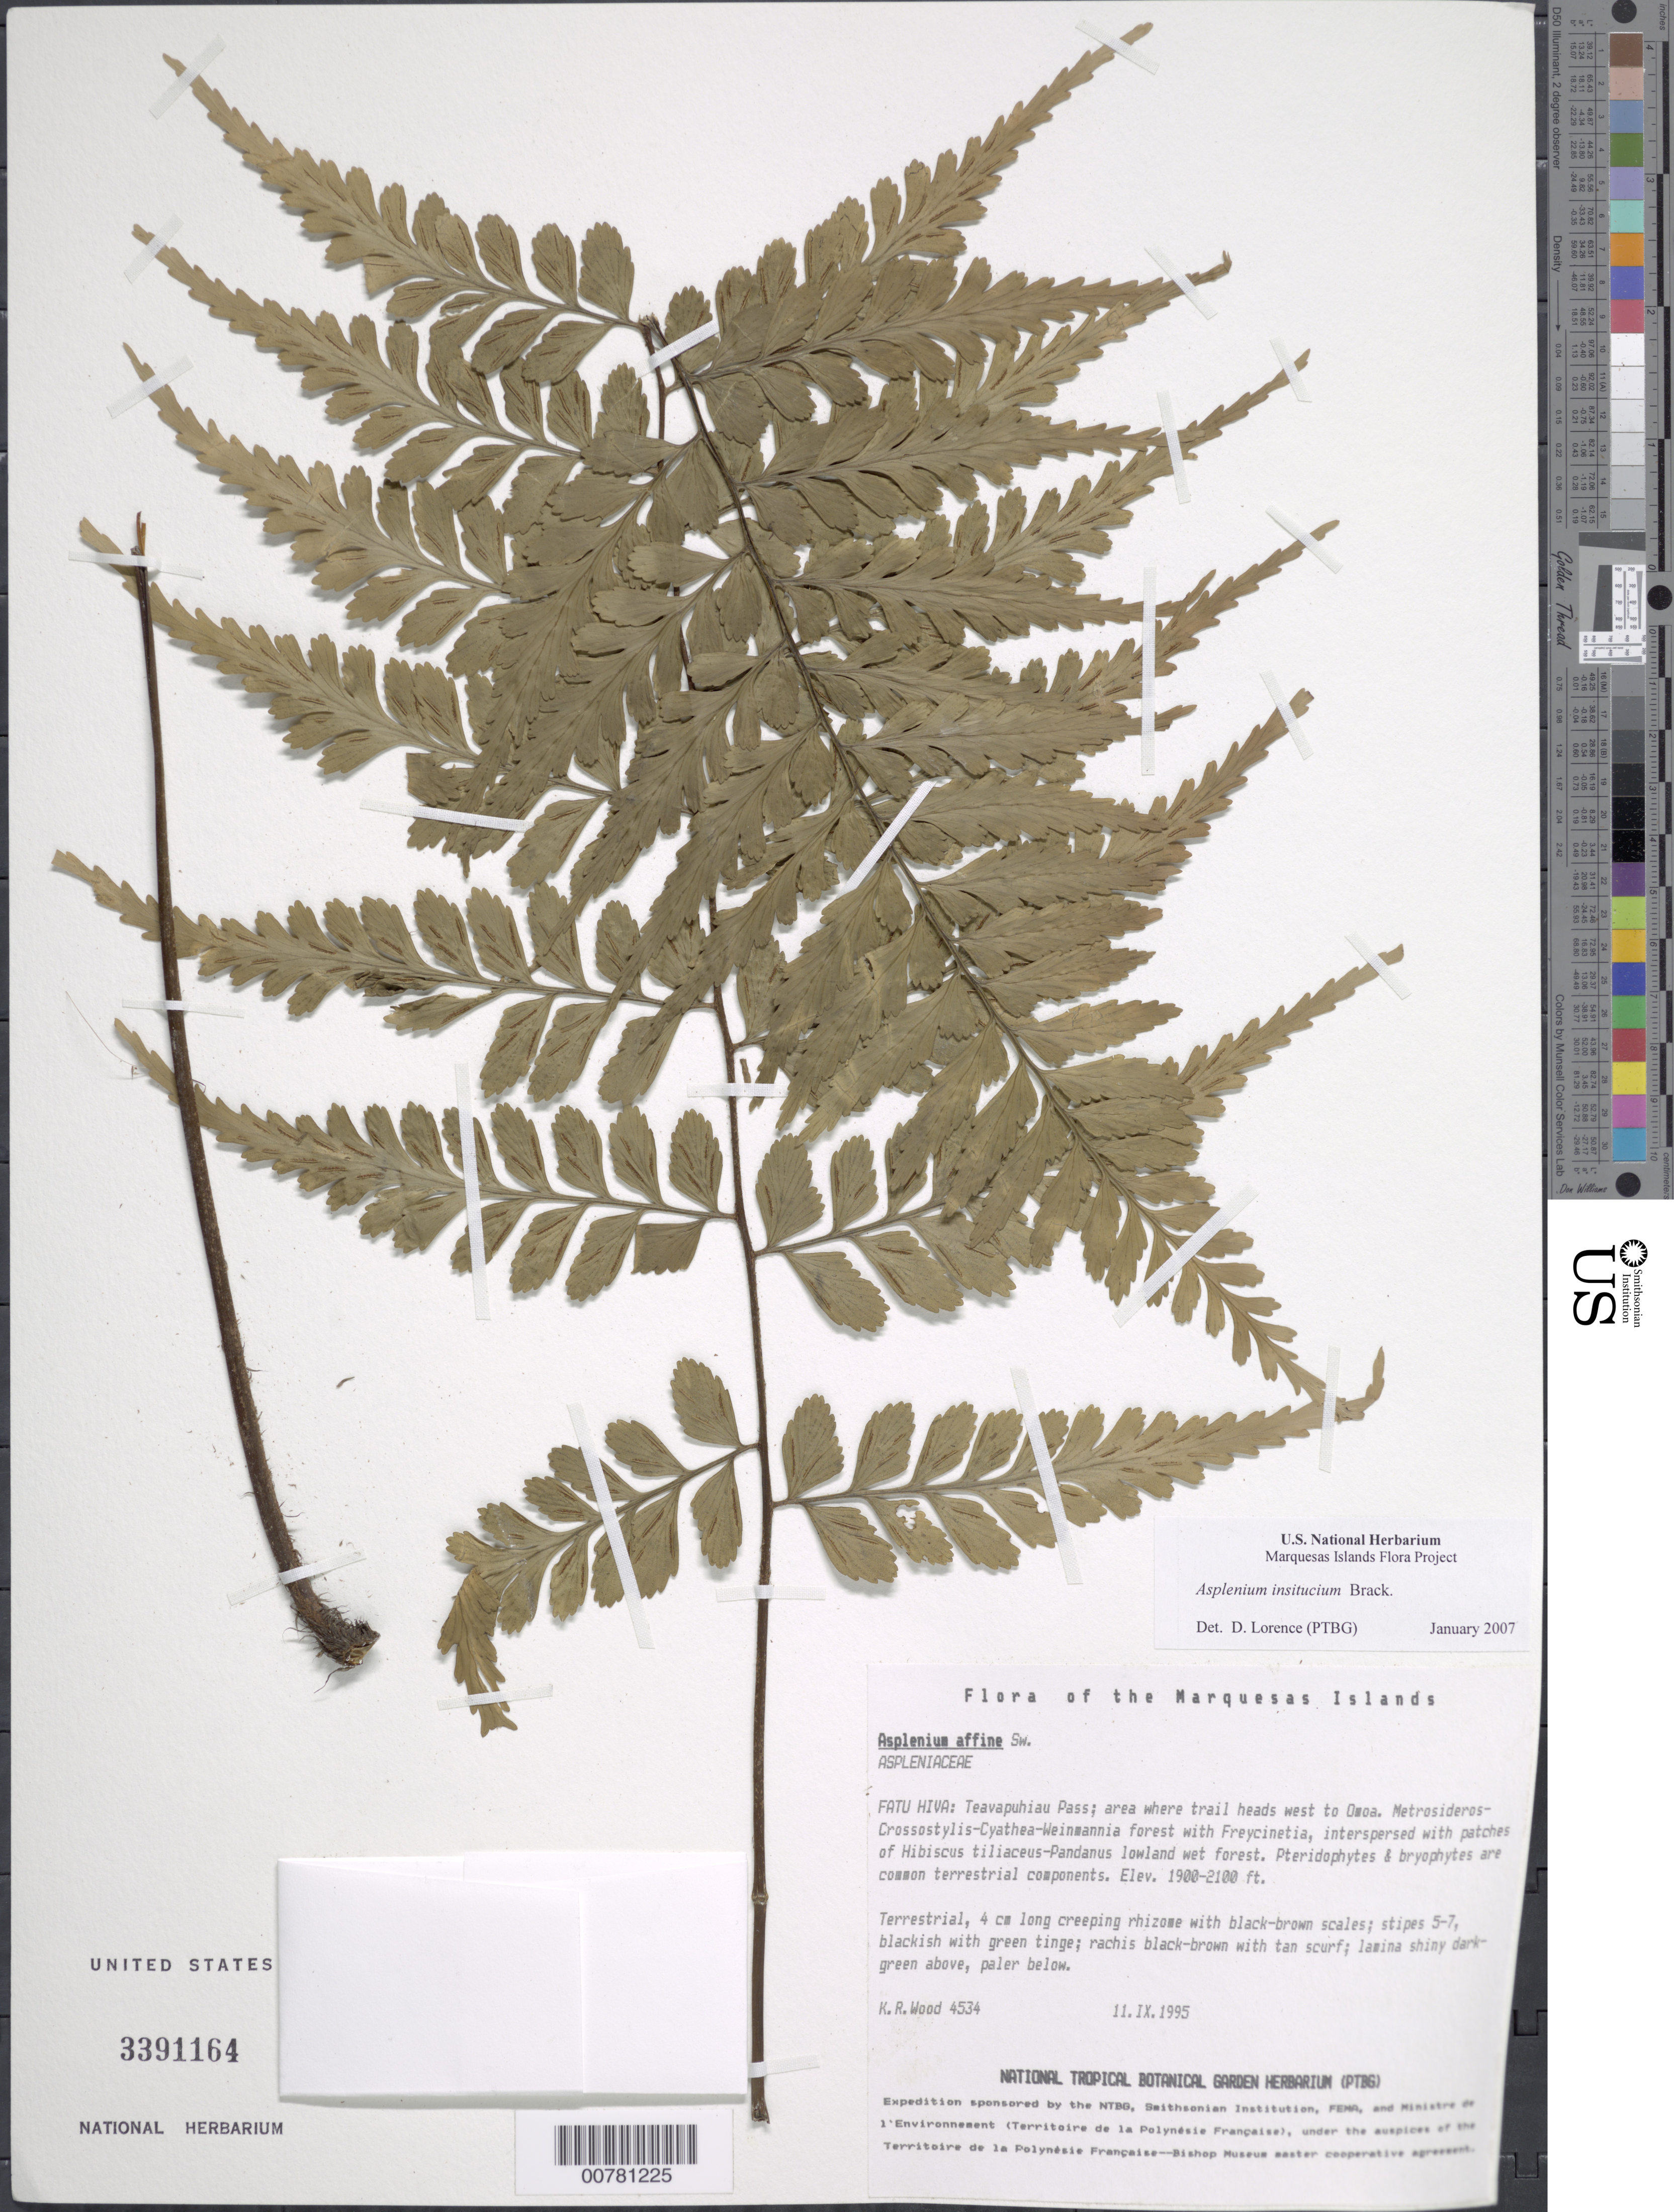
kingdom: Plantae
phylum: Tracheophyta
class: Polypodiopsida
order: Polypodiales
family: Aspleniaceae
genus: Asplenium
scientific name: Asplenium insiticium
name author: Brack. in Wilkes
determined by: Lorence, David H., (PTBG), National Tropical Botanical Garden (UNITED STATES)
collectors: K. R. Wood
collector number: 4534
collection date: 1995-09-11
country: French Polynesia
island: Fatu Hiva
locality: Teavapuhiau Pass, area where trail heads W to 'Omo'a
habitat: Metrosideros - Crossostylis - Cyathea - Weinmannia w/ Freycinetia, interspersed w/ Hibiscus tiliaceus - Pandanus lowland wet forest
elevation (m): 579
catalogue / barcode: US 3391164